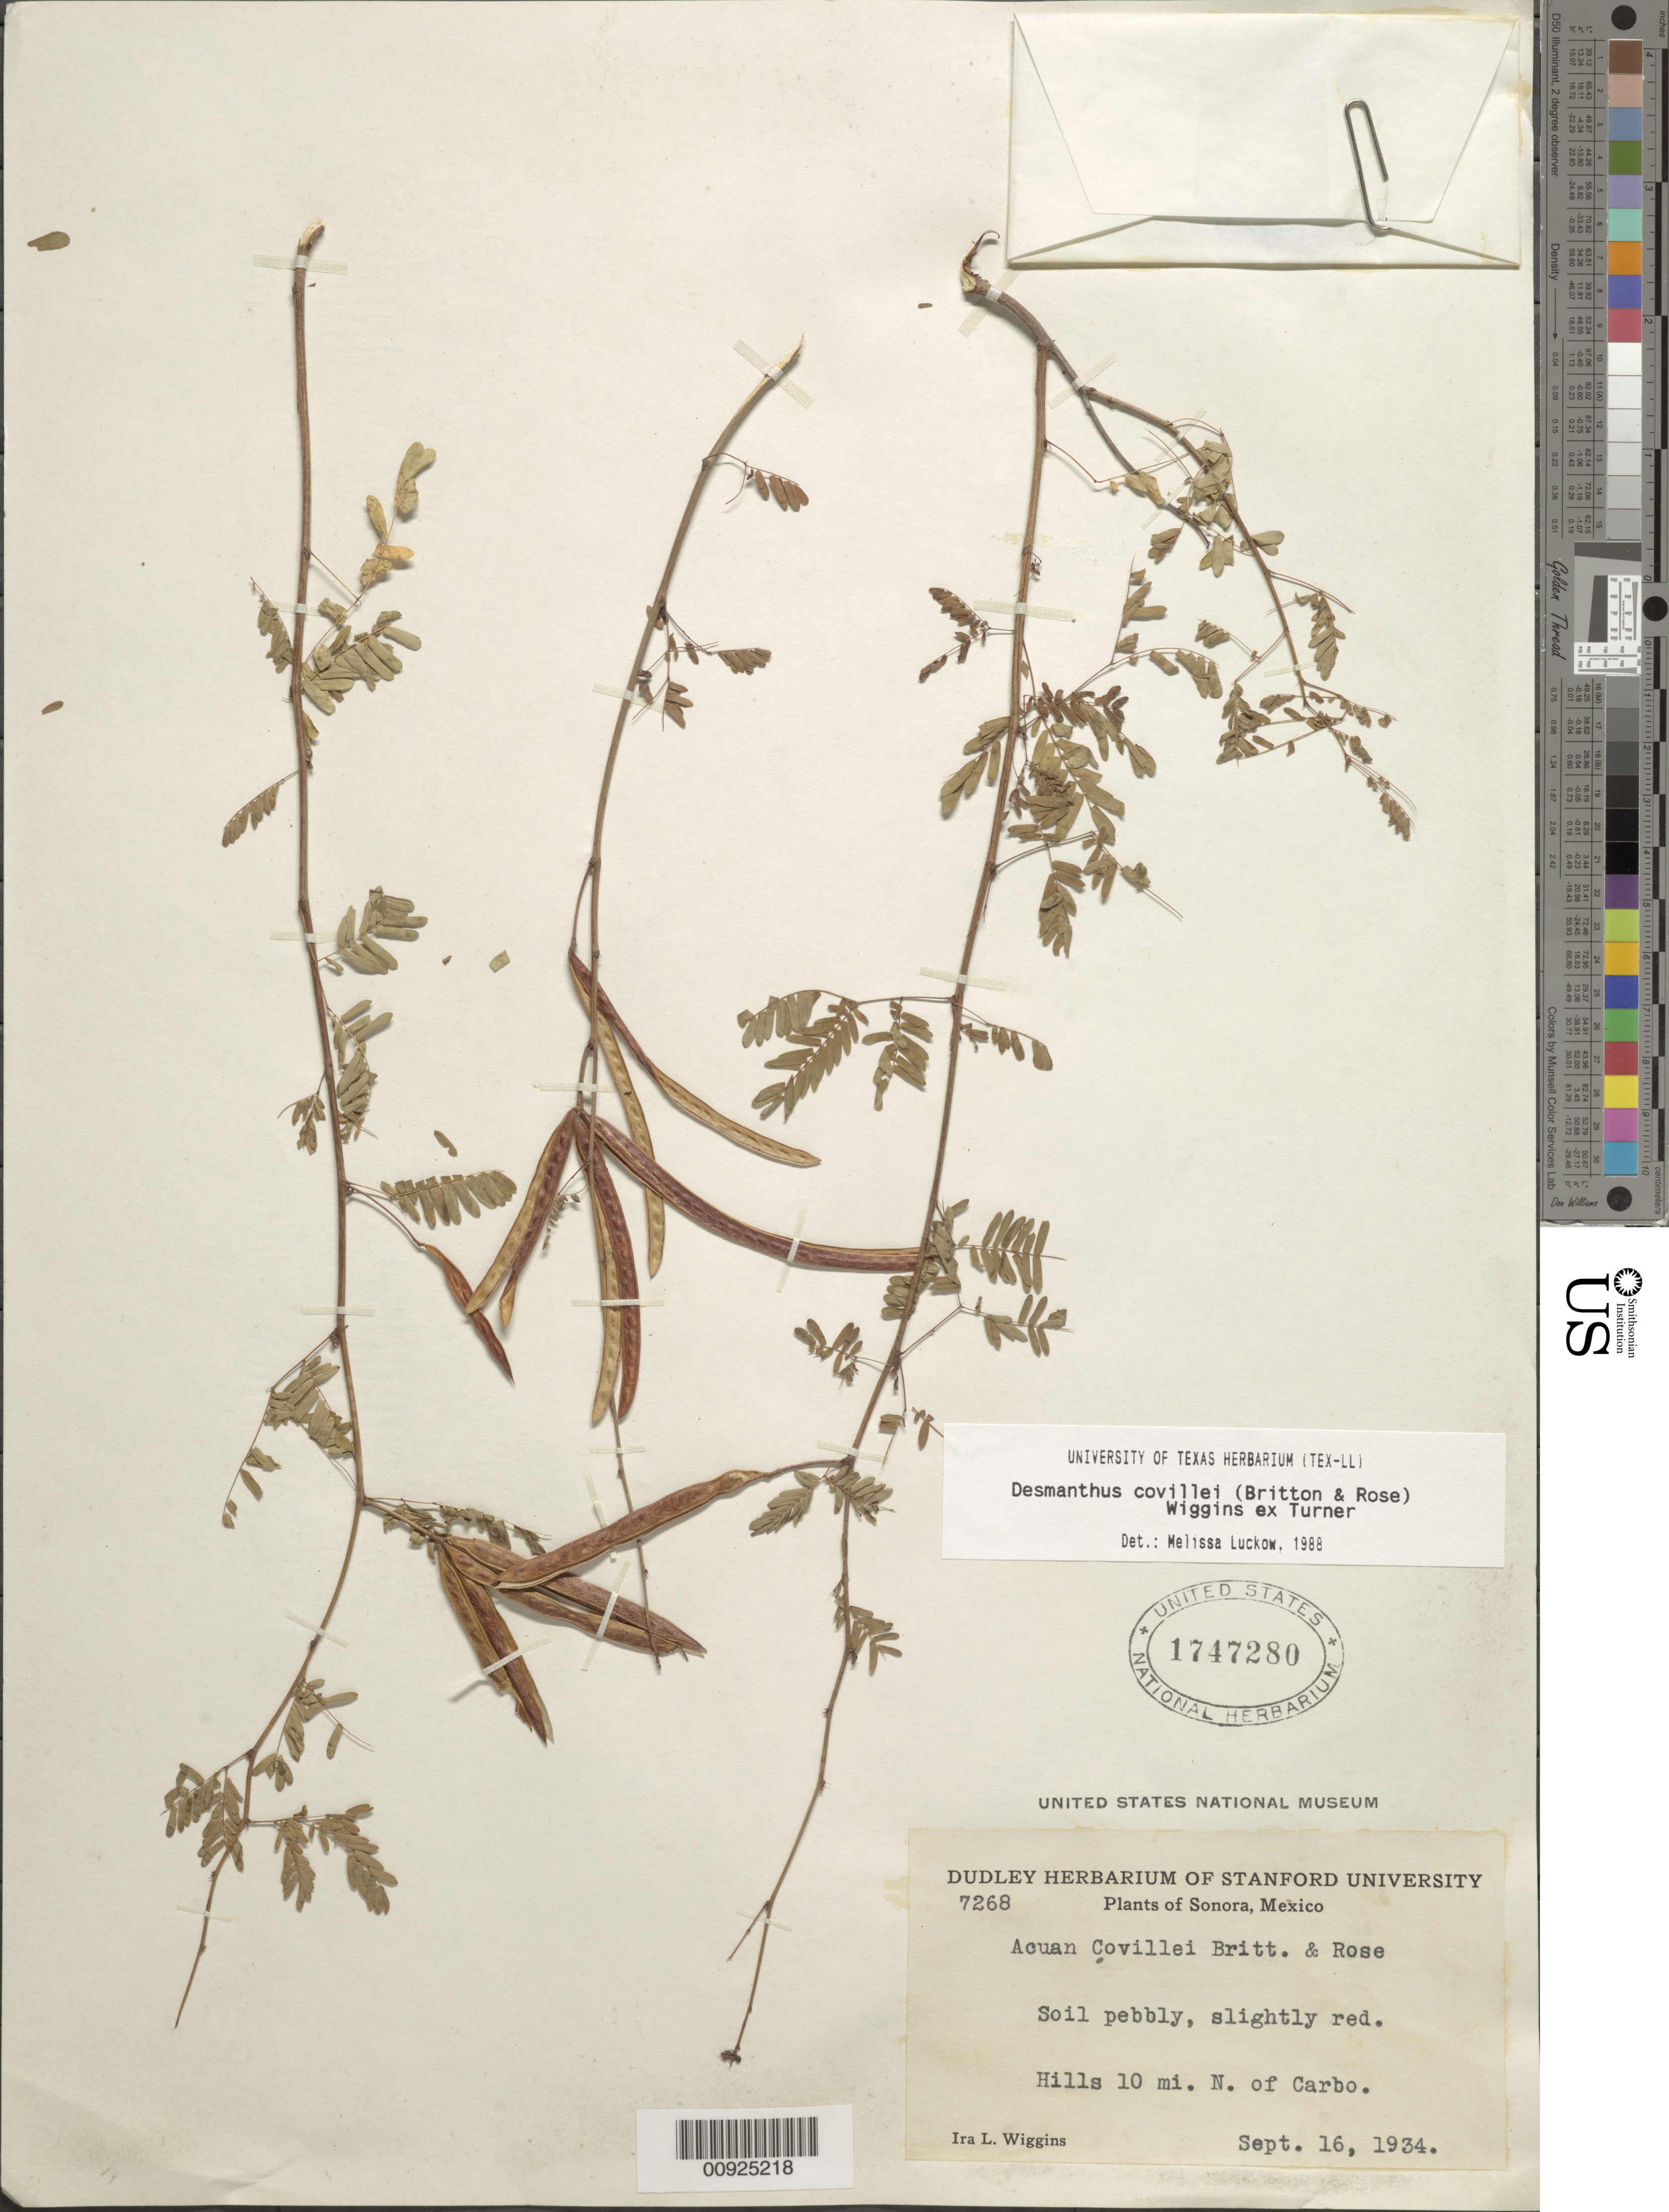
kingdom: Plantae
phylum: Tracheophyta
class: Magnoliopsida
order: Fabales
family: Fabaceae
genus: Desmanthus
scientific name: Desmanthus covillei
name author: (Britton) Wiggins ex B.L. Turner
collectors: I. L. Wiggins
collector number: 7268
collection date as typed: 16 Sep 1934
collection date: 1934-09-16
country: Mexico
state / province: Sonora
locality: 10 mi. N of Carbo.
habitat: Hills. Soil pebbly, slightly red.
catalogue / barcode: US 1747280